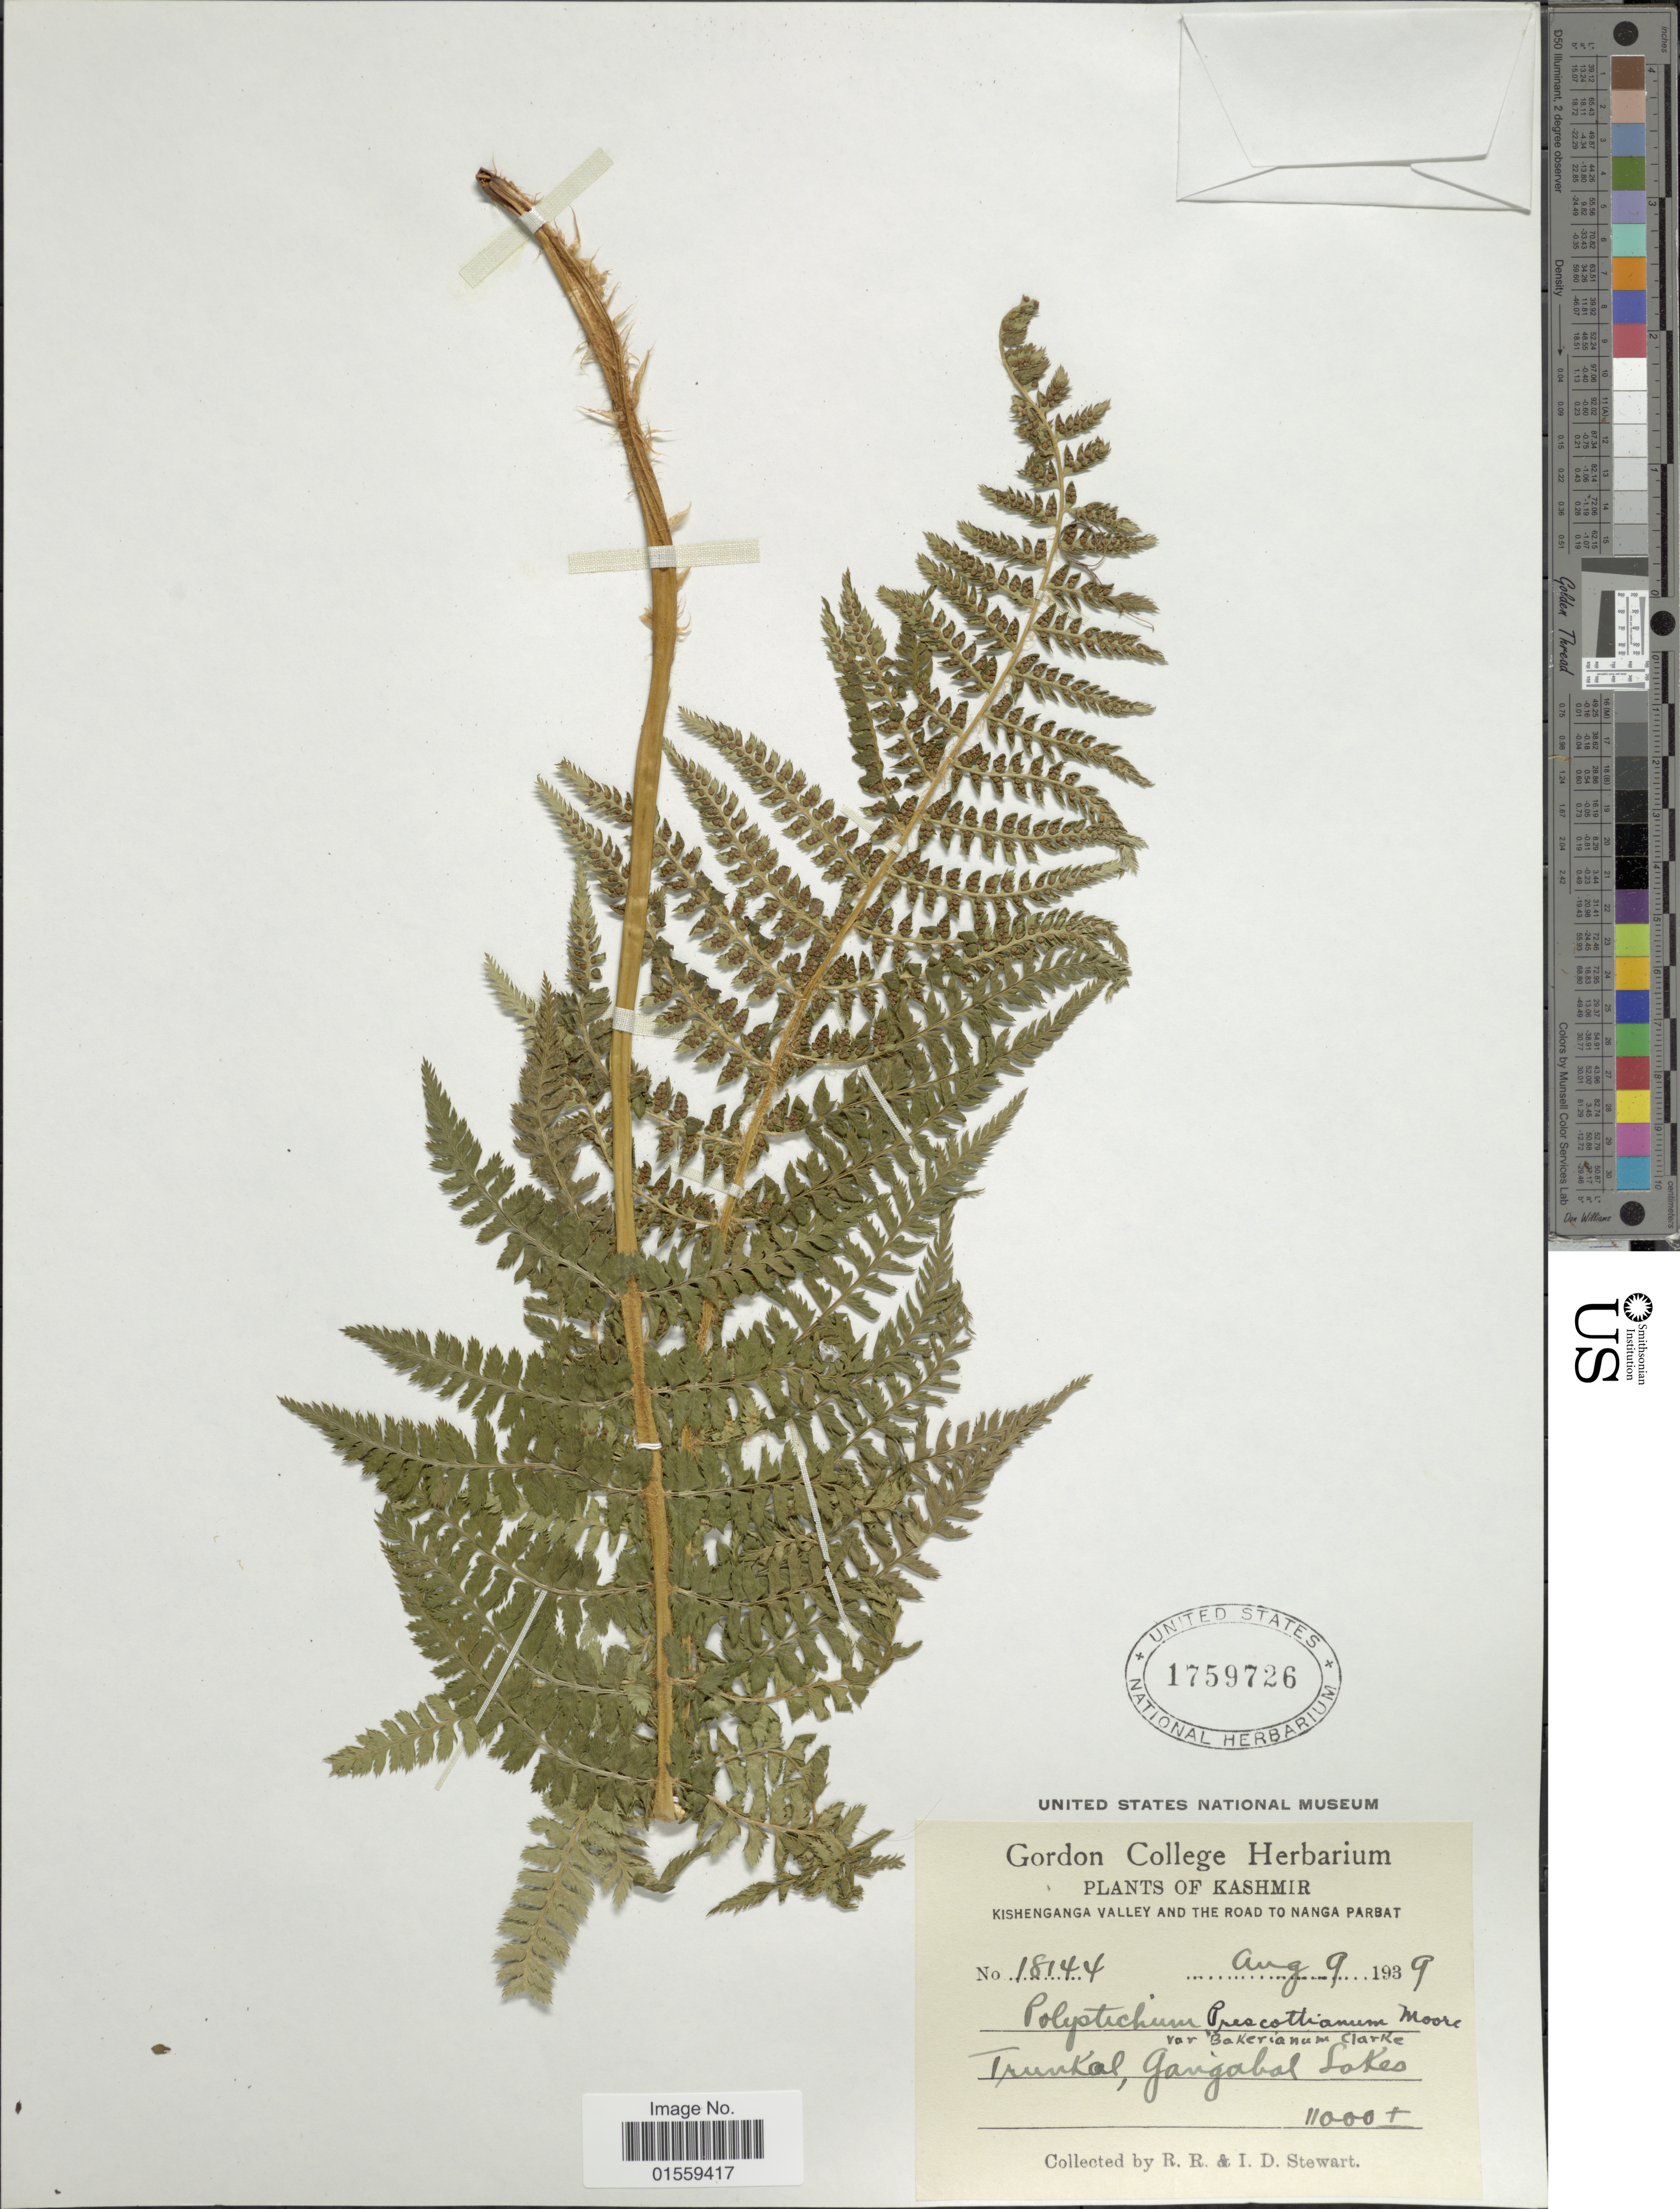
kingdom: Plantae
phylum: Tracheophyta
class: Polypodiopsida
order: Polypodiales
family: Dryopteridaceae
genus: Polystichum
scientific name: Polystichum prescottianum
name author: (Wall. ex Mett.) T. Moore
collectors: R. R. Stewart & I. Stewart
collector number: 18144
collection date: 1939-08-09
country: India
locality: Kashmir, Kishenganga Valley and the Road to Nanga Parbat, Trunkhol, Gangabal Lakes.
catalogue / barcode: US 1759726